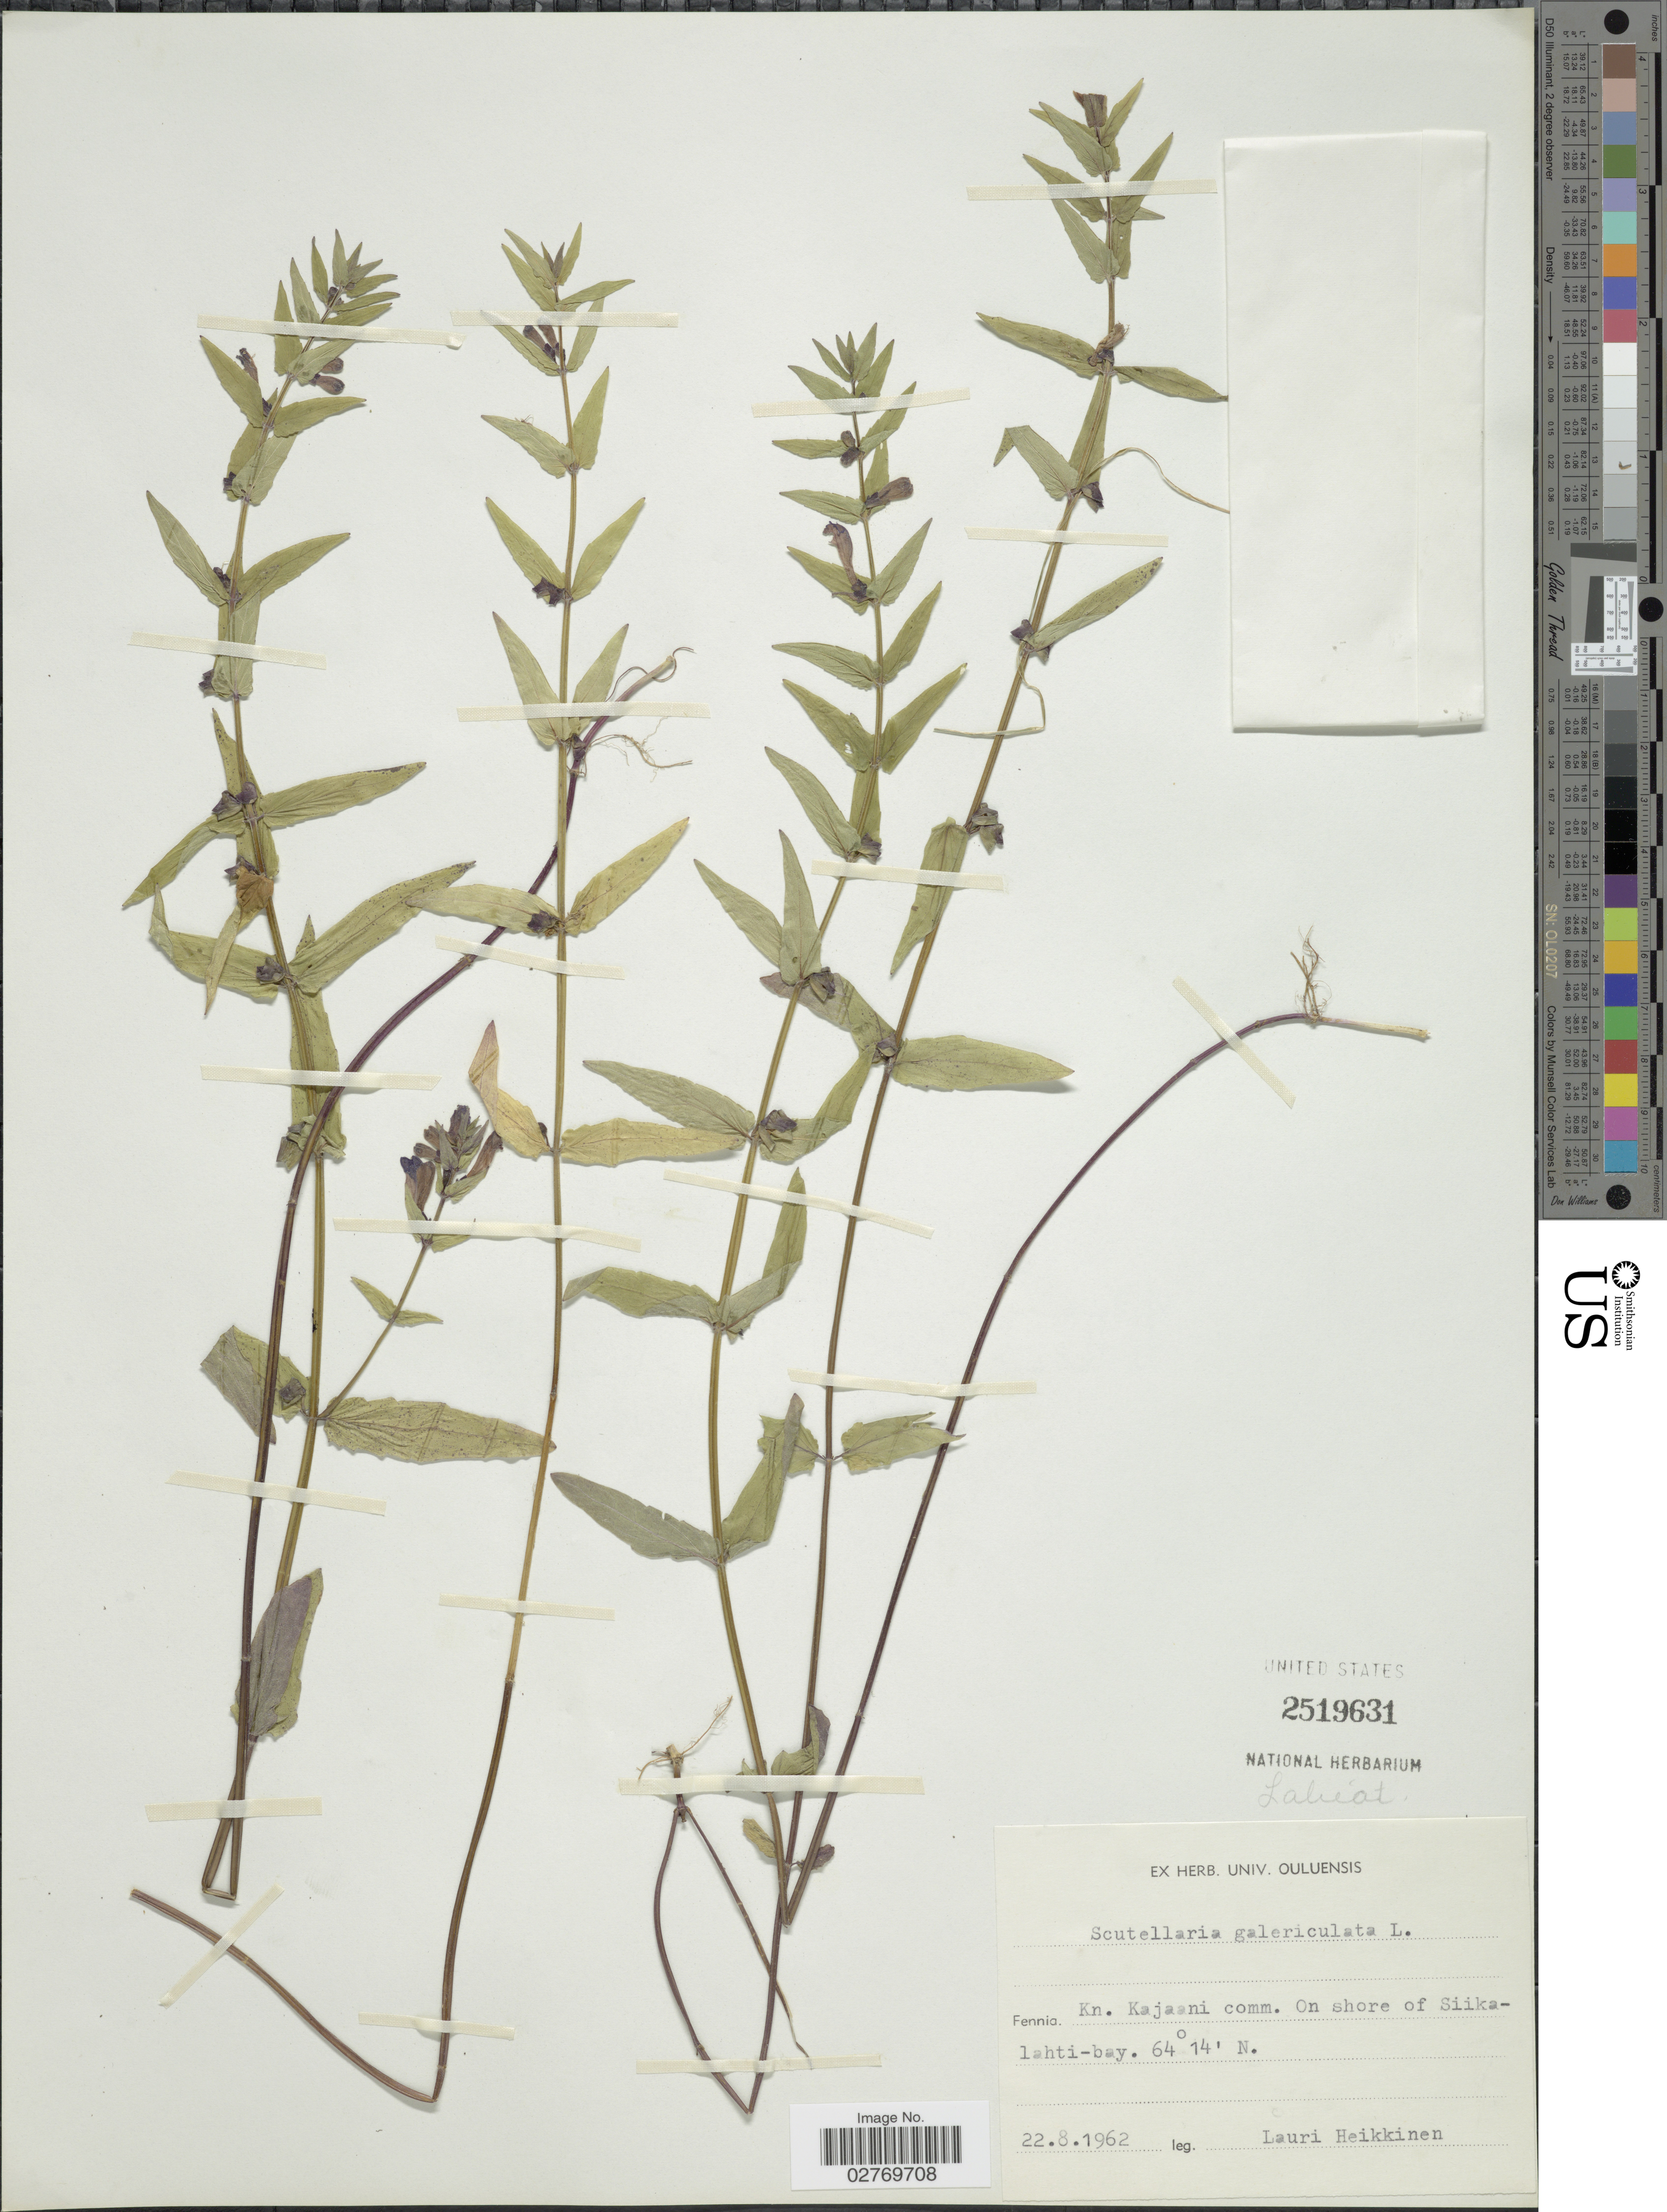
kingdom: Plantae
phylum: Tracheophyta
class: Magnoliopsida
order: Lamiales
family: Lamiaceae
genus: Scutellaria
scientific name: Scutellaria galericulata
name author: L.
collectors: L. Heikkinen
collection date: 1962-08-22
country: Finland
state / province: Kainuu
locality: Fennia. Kn. Kajaani comm. On shore of Siikalahti-bay.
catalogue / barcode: US 2519631